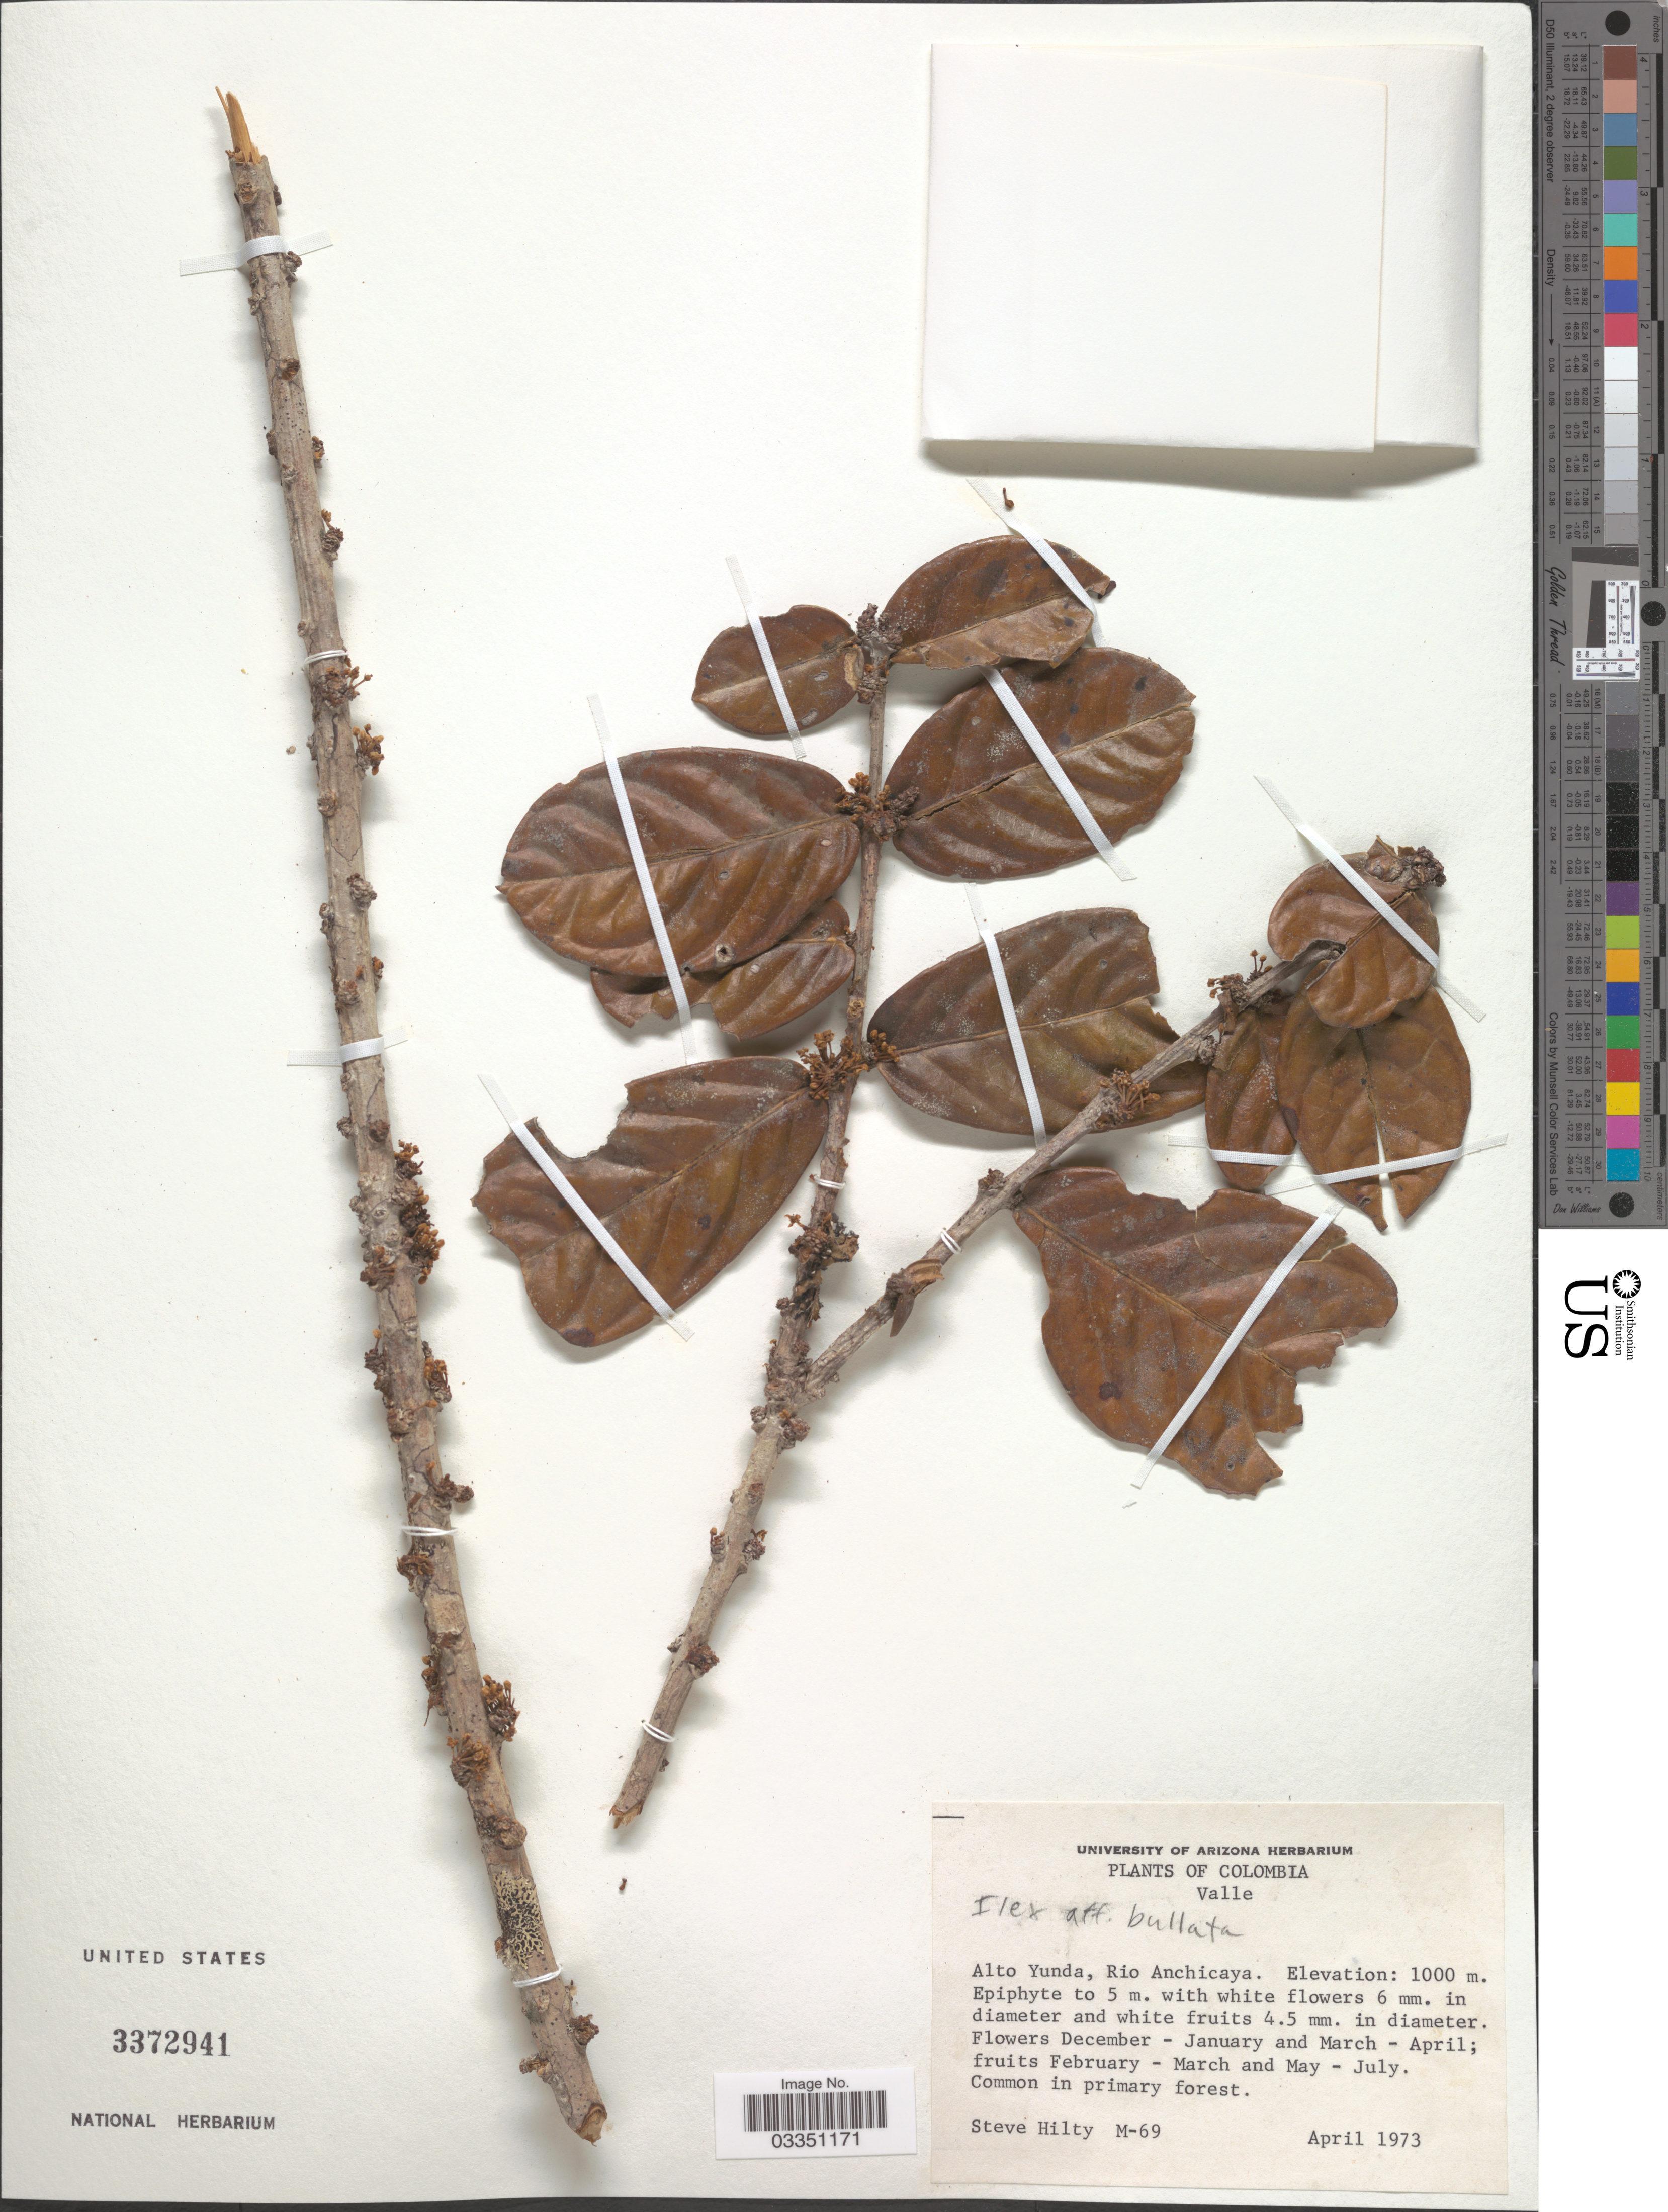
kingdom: Plantae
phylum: Tracheophyta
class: Magnoliopsida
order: Aquifoliales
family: Aquifoliaceae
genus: Ilex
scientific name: Ilex bullata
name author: Cuatrec.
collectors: S. Hilty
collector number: M-69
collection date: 1973-04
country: Colombia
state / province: Valle del Cauca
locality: Alto Yunda, Rio Anchicaya.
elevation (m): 1000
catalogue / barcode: US 3372941